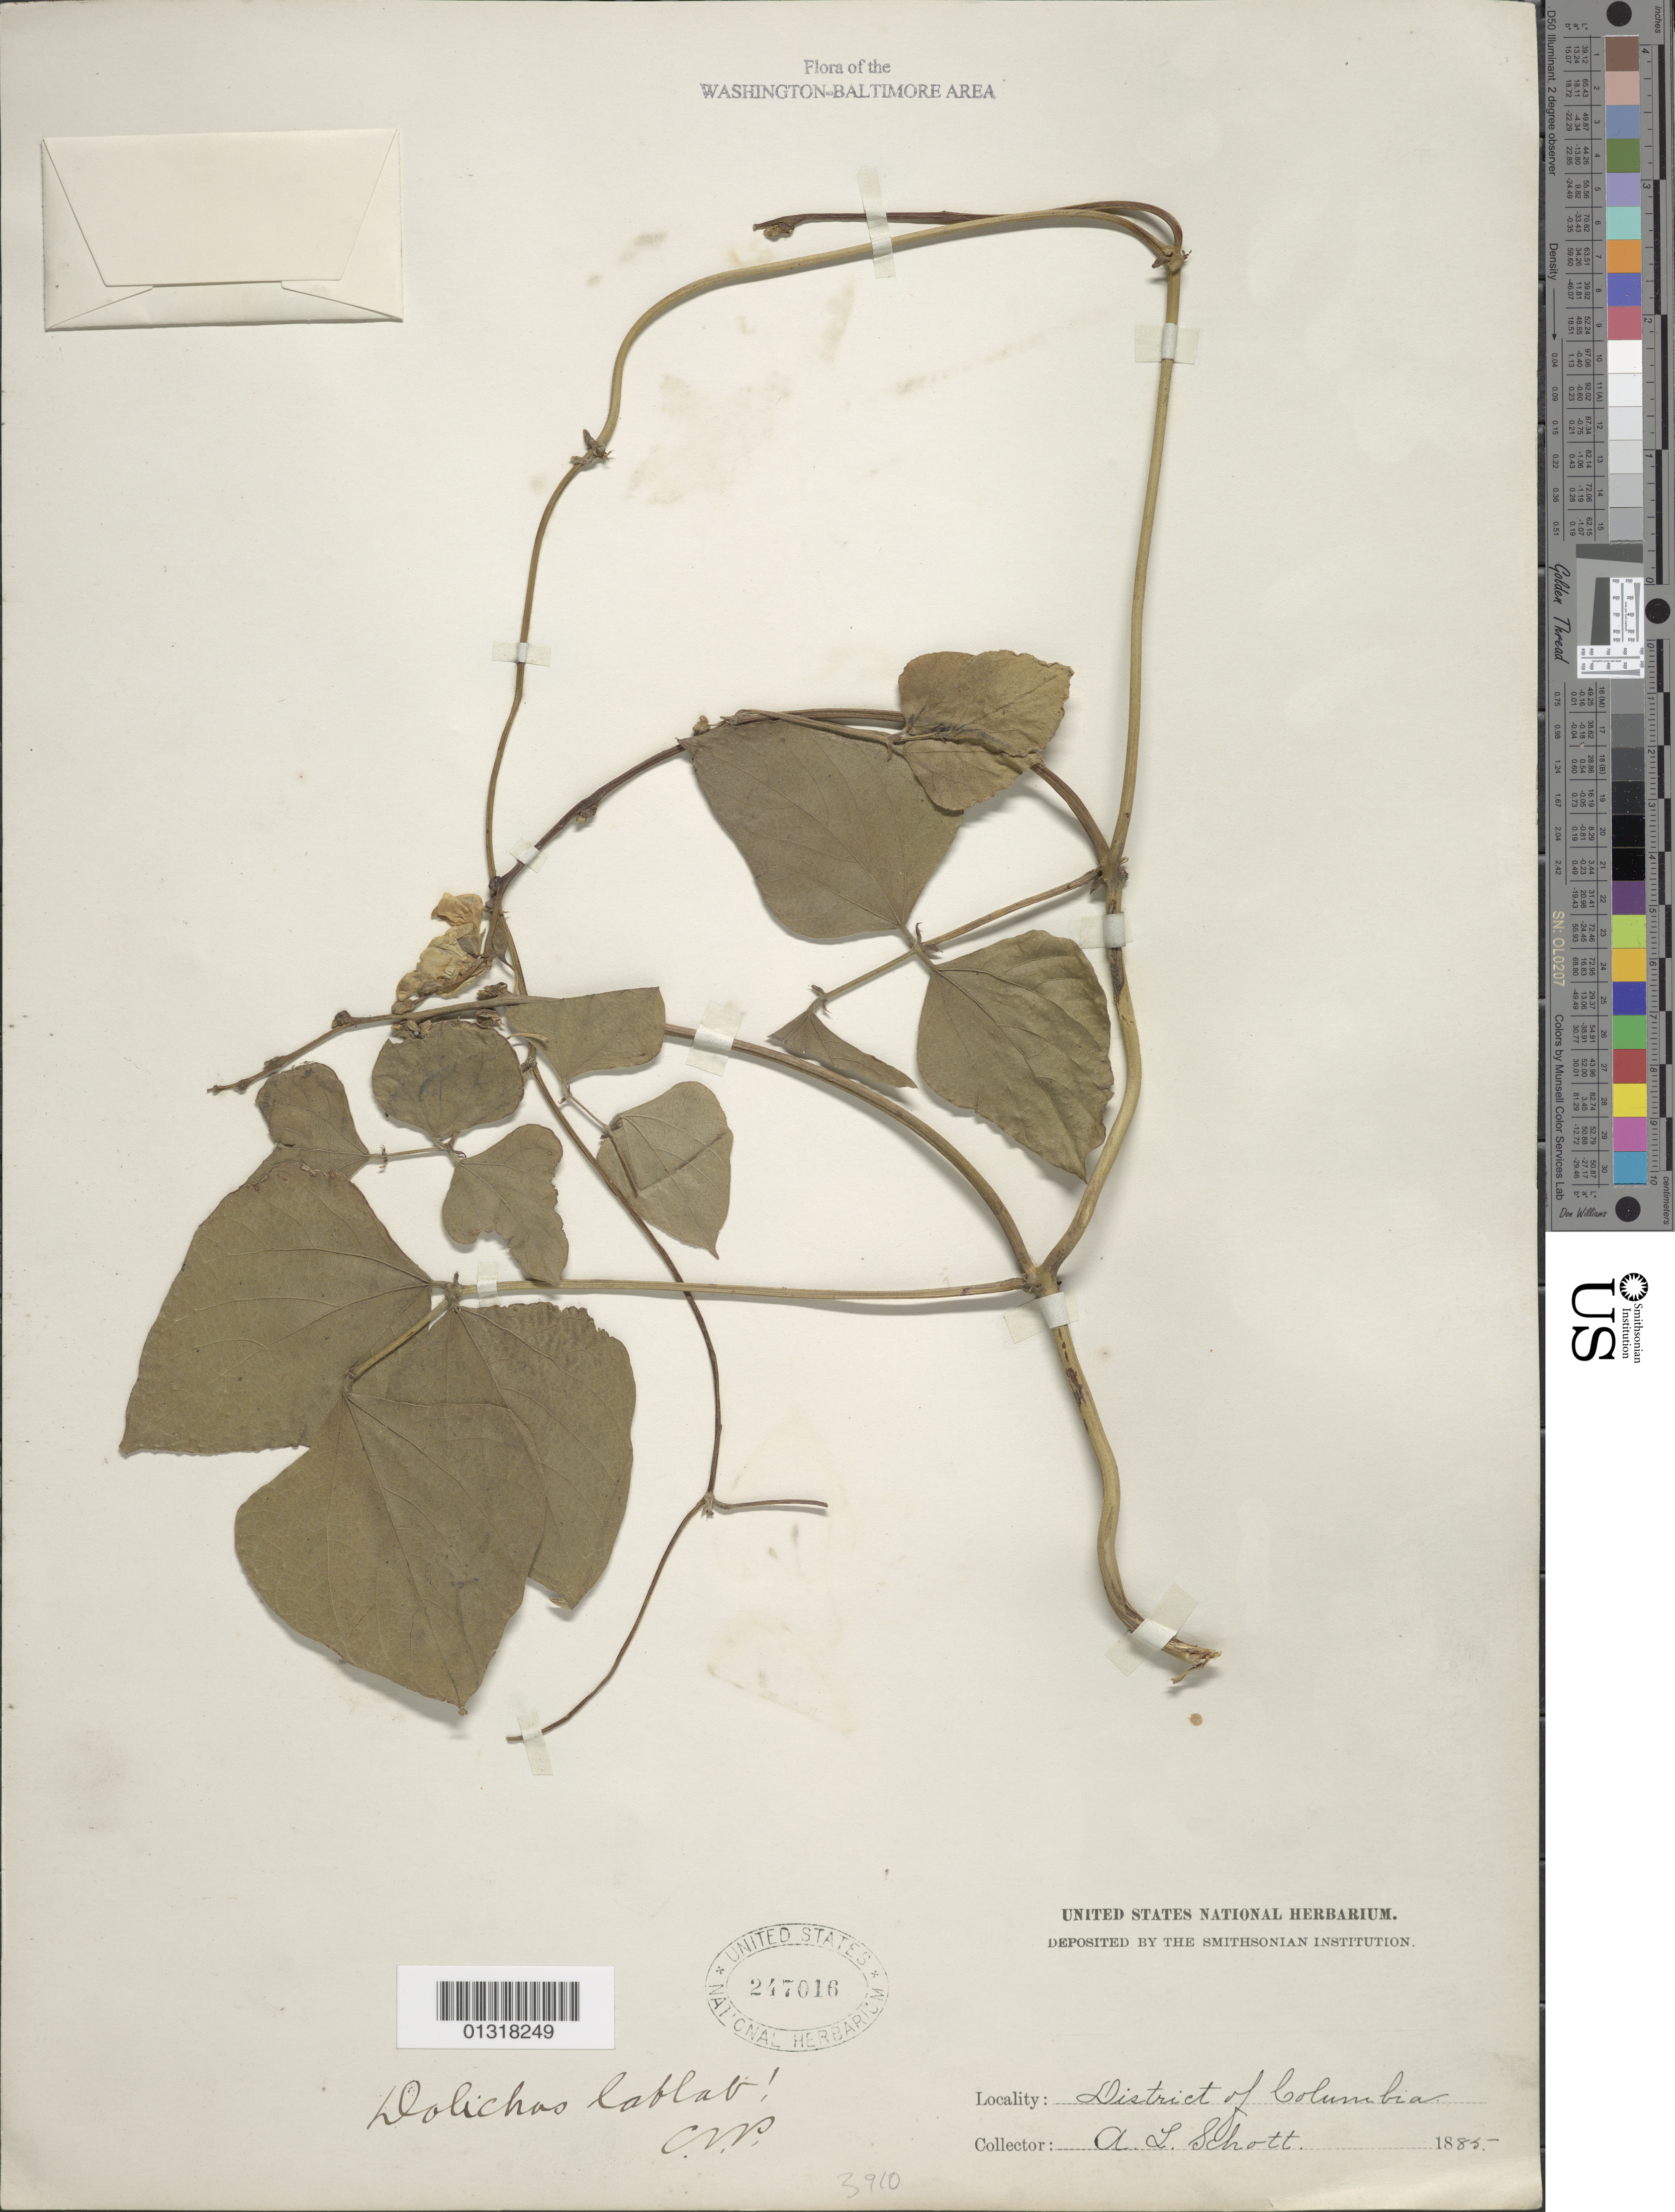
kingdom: Plantae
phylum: Tracheophyta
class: Magnoliopsida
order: Fabales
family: Fabaceae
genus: Lablab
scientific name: Lablab sp.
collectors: A. L. Schott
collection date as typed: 1885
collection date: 1885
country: United States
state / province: District of Columbia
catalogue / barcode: US 247016